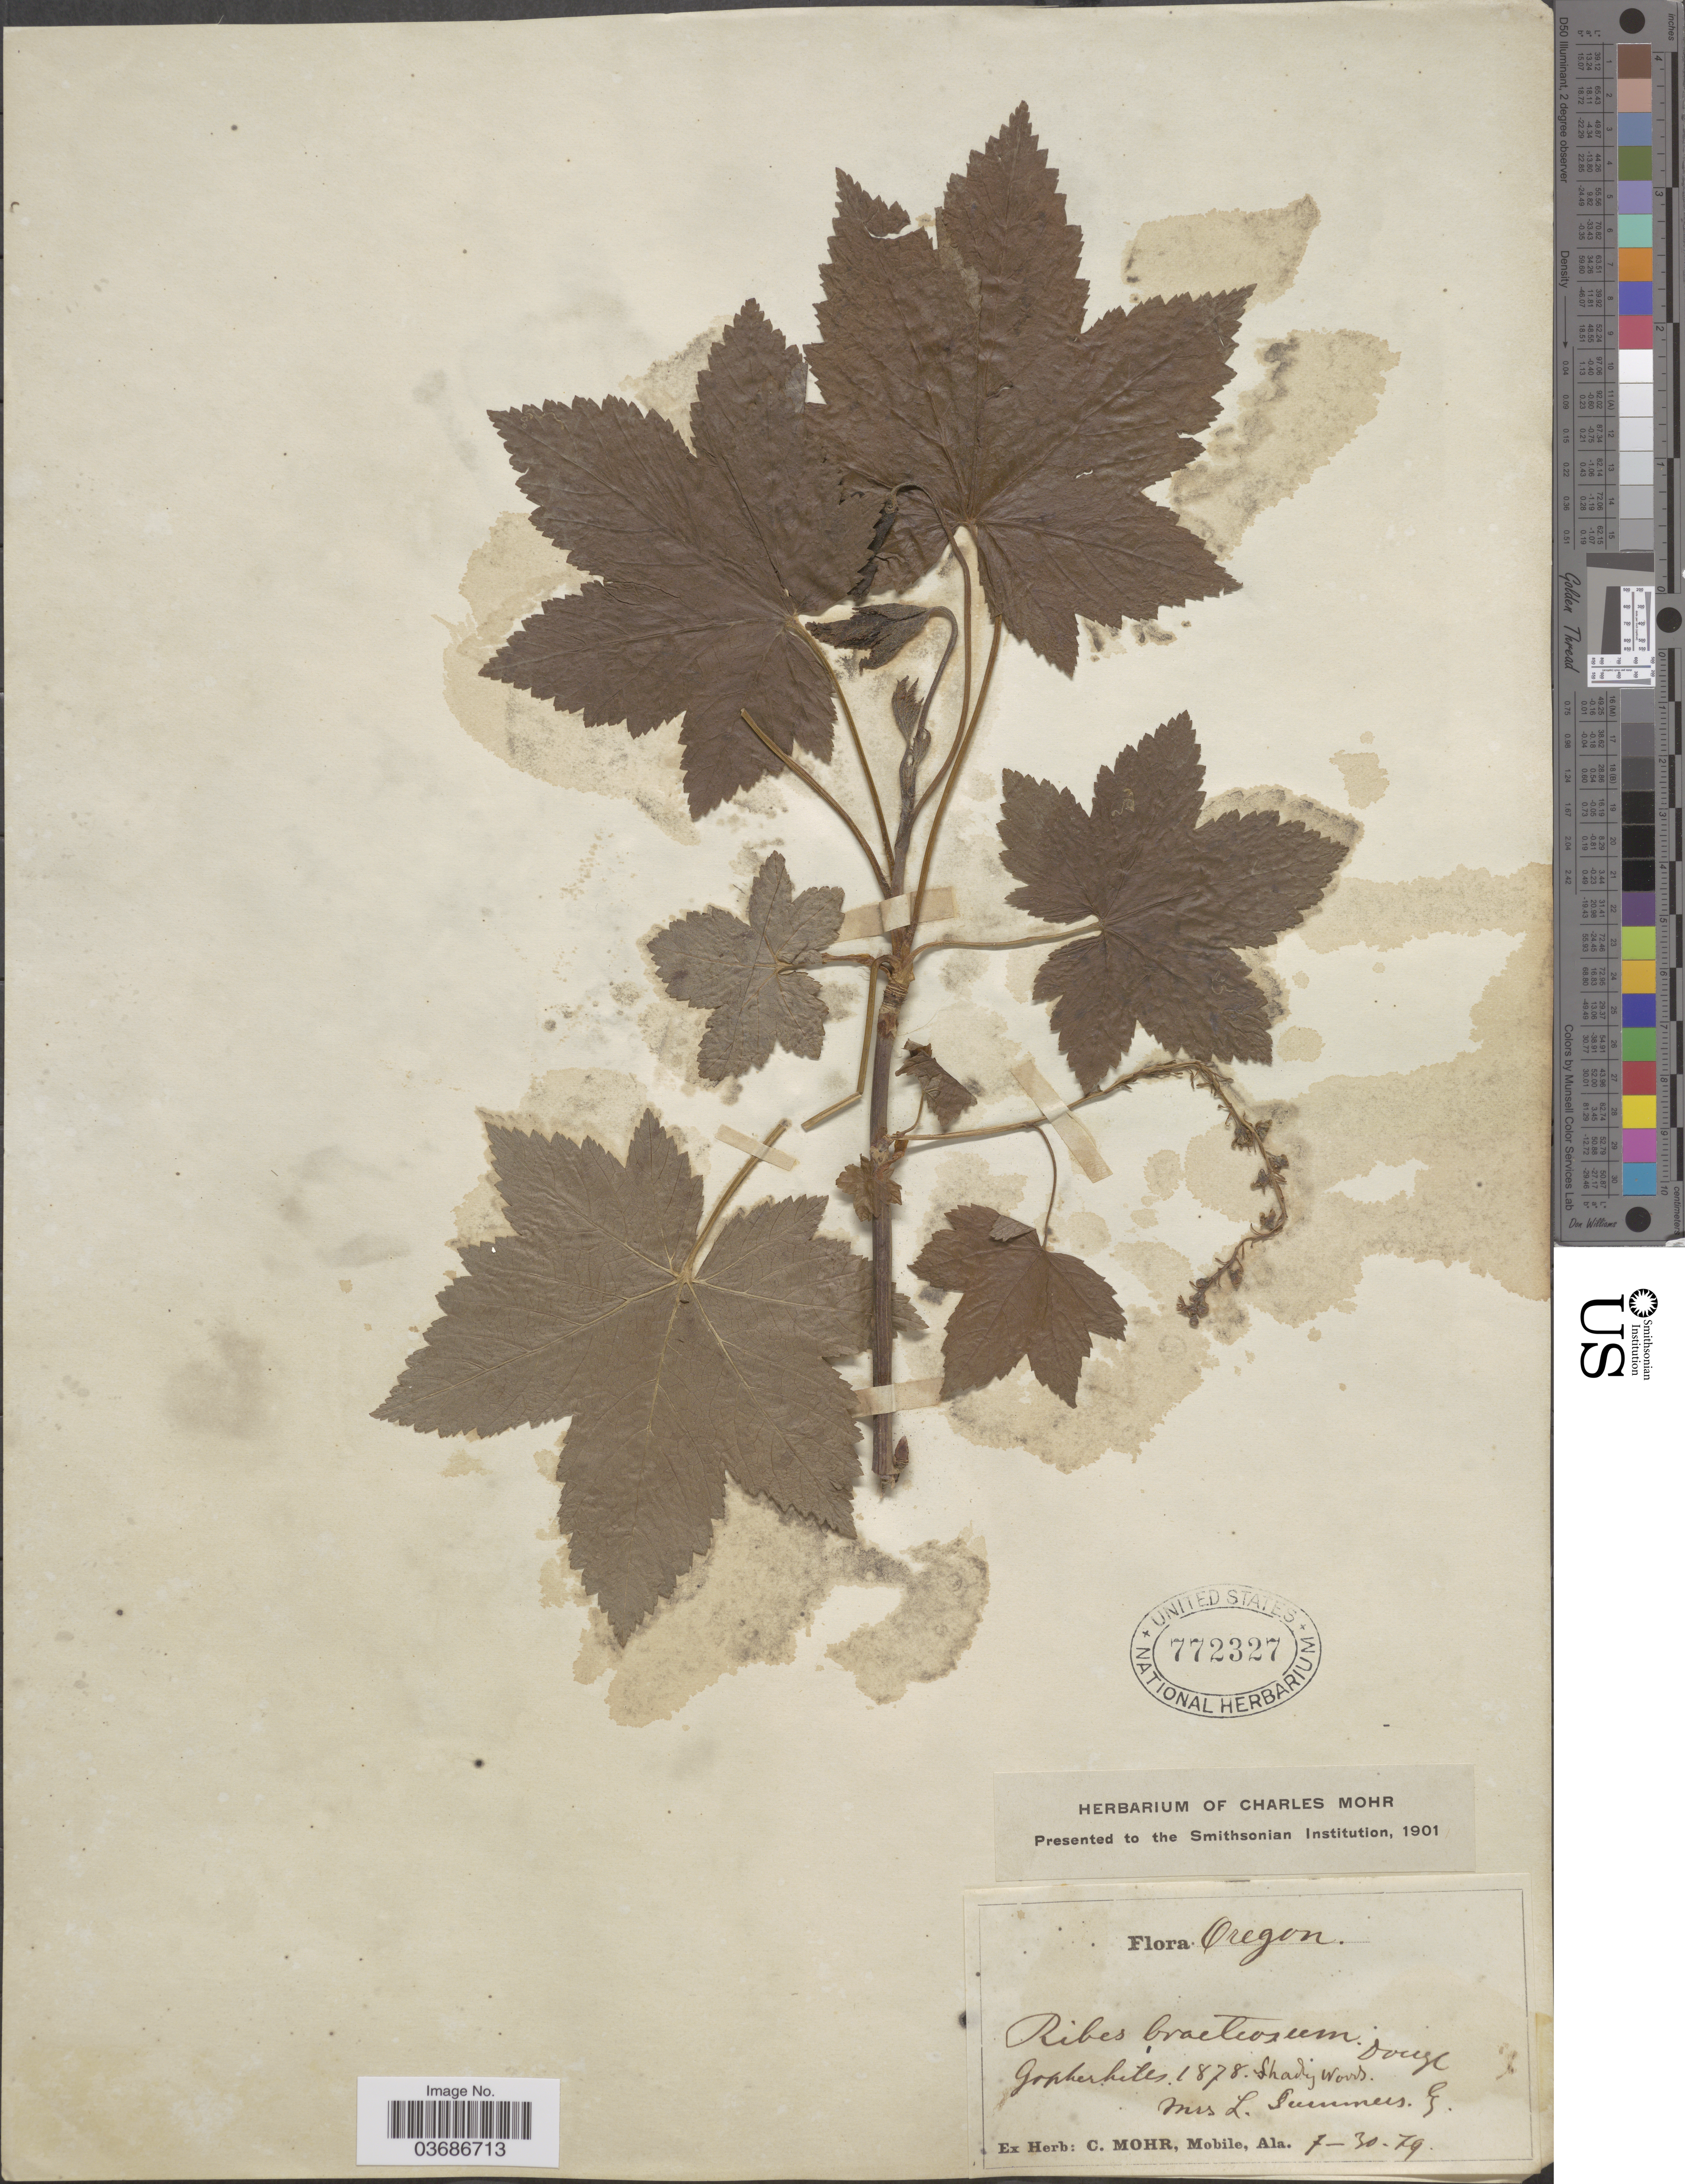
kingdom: Plantae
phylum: Tracheophyta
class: Magnoliopsida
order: Saxifragales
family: Grossulariaceae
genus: Ribes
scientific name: Ribes bracteosum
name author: Douglas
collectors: L. Summers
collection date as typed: Transcribed d/m/y: 30/7/79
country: United States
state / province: Oregon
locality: Gopherhills.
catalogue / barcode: US 772327